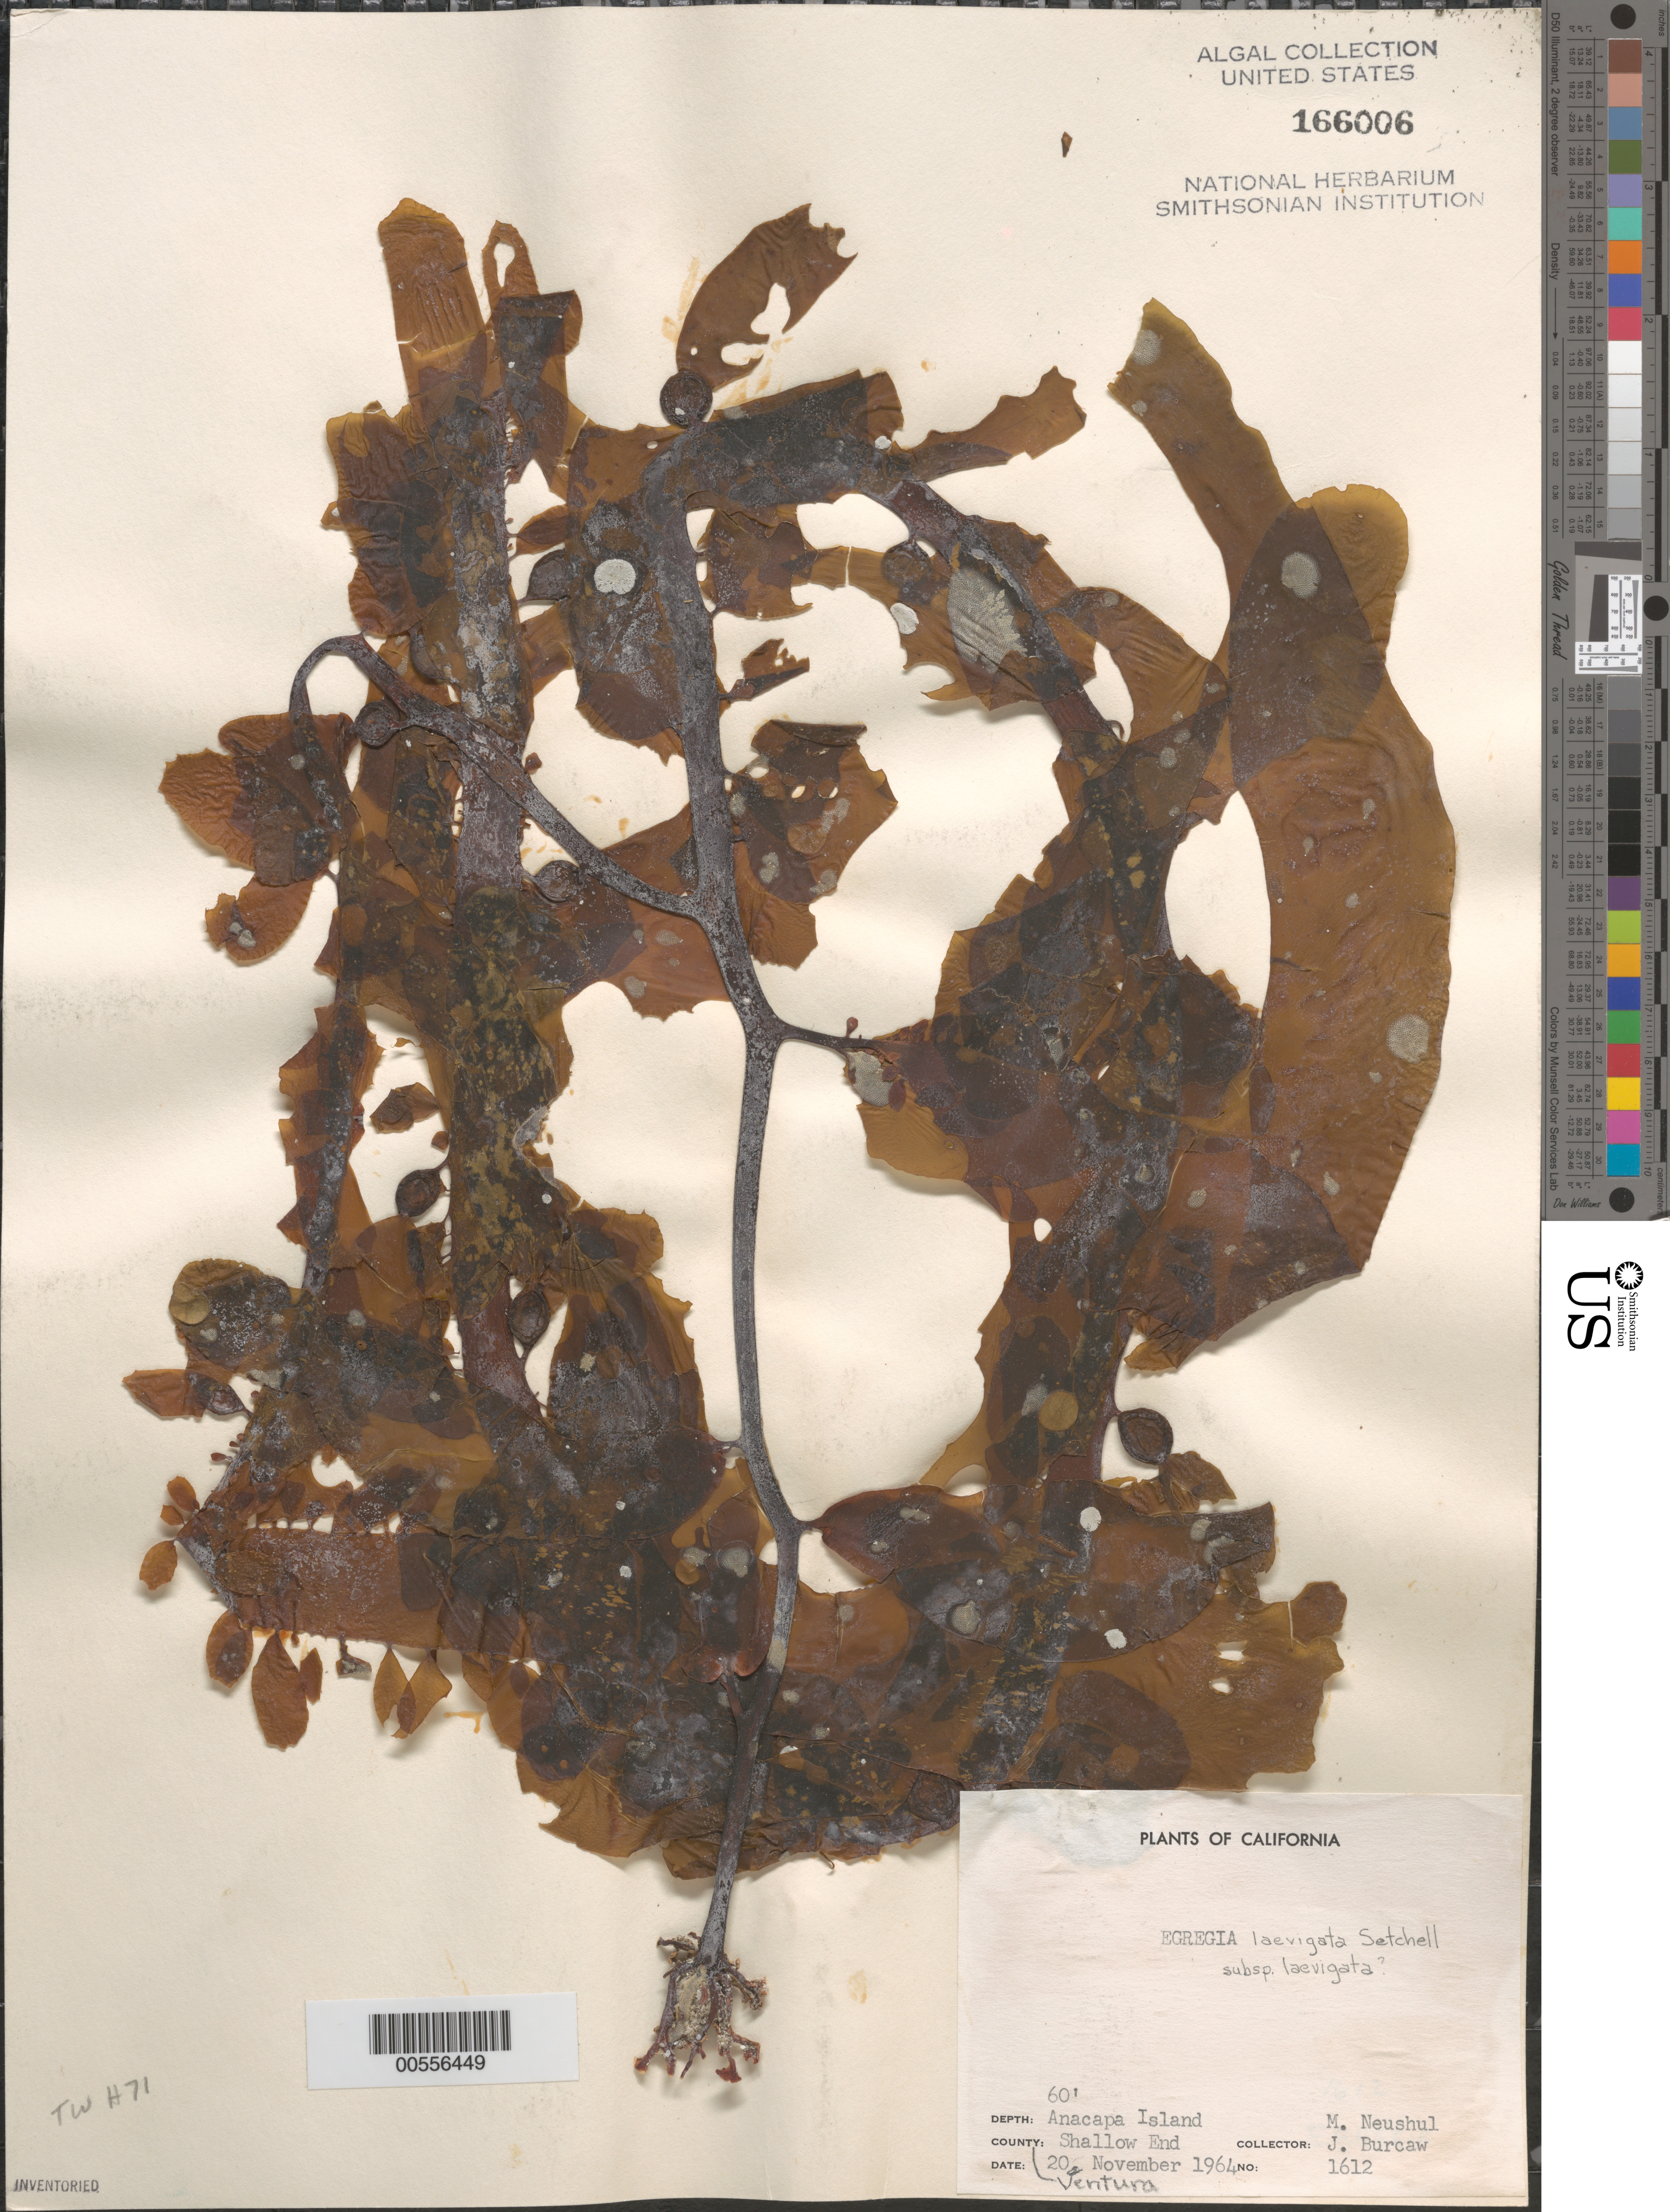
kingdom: Chromista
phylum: Ochrophyta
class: Phaeophyceae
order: Laminariales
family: Lessoniaceae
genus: Egregia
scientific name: Egregia menziesii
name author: (Turner) Aresch.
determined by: Algae name updating Project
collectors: M. Neushul & J. Burcaw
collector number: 1612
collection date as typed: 20 Nov 1964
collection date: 1964-11-20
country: United States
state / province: California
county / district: Ventura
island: Anacapa Island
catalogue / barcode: US 166006